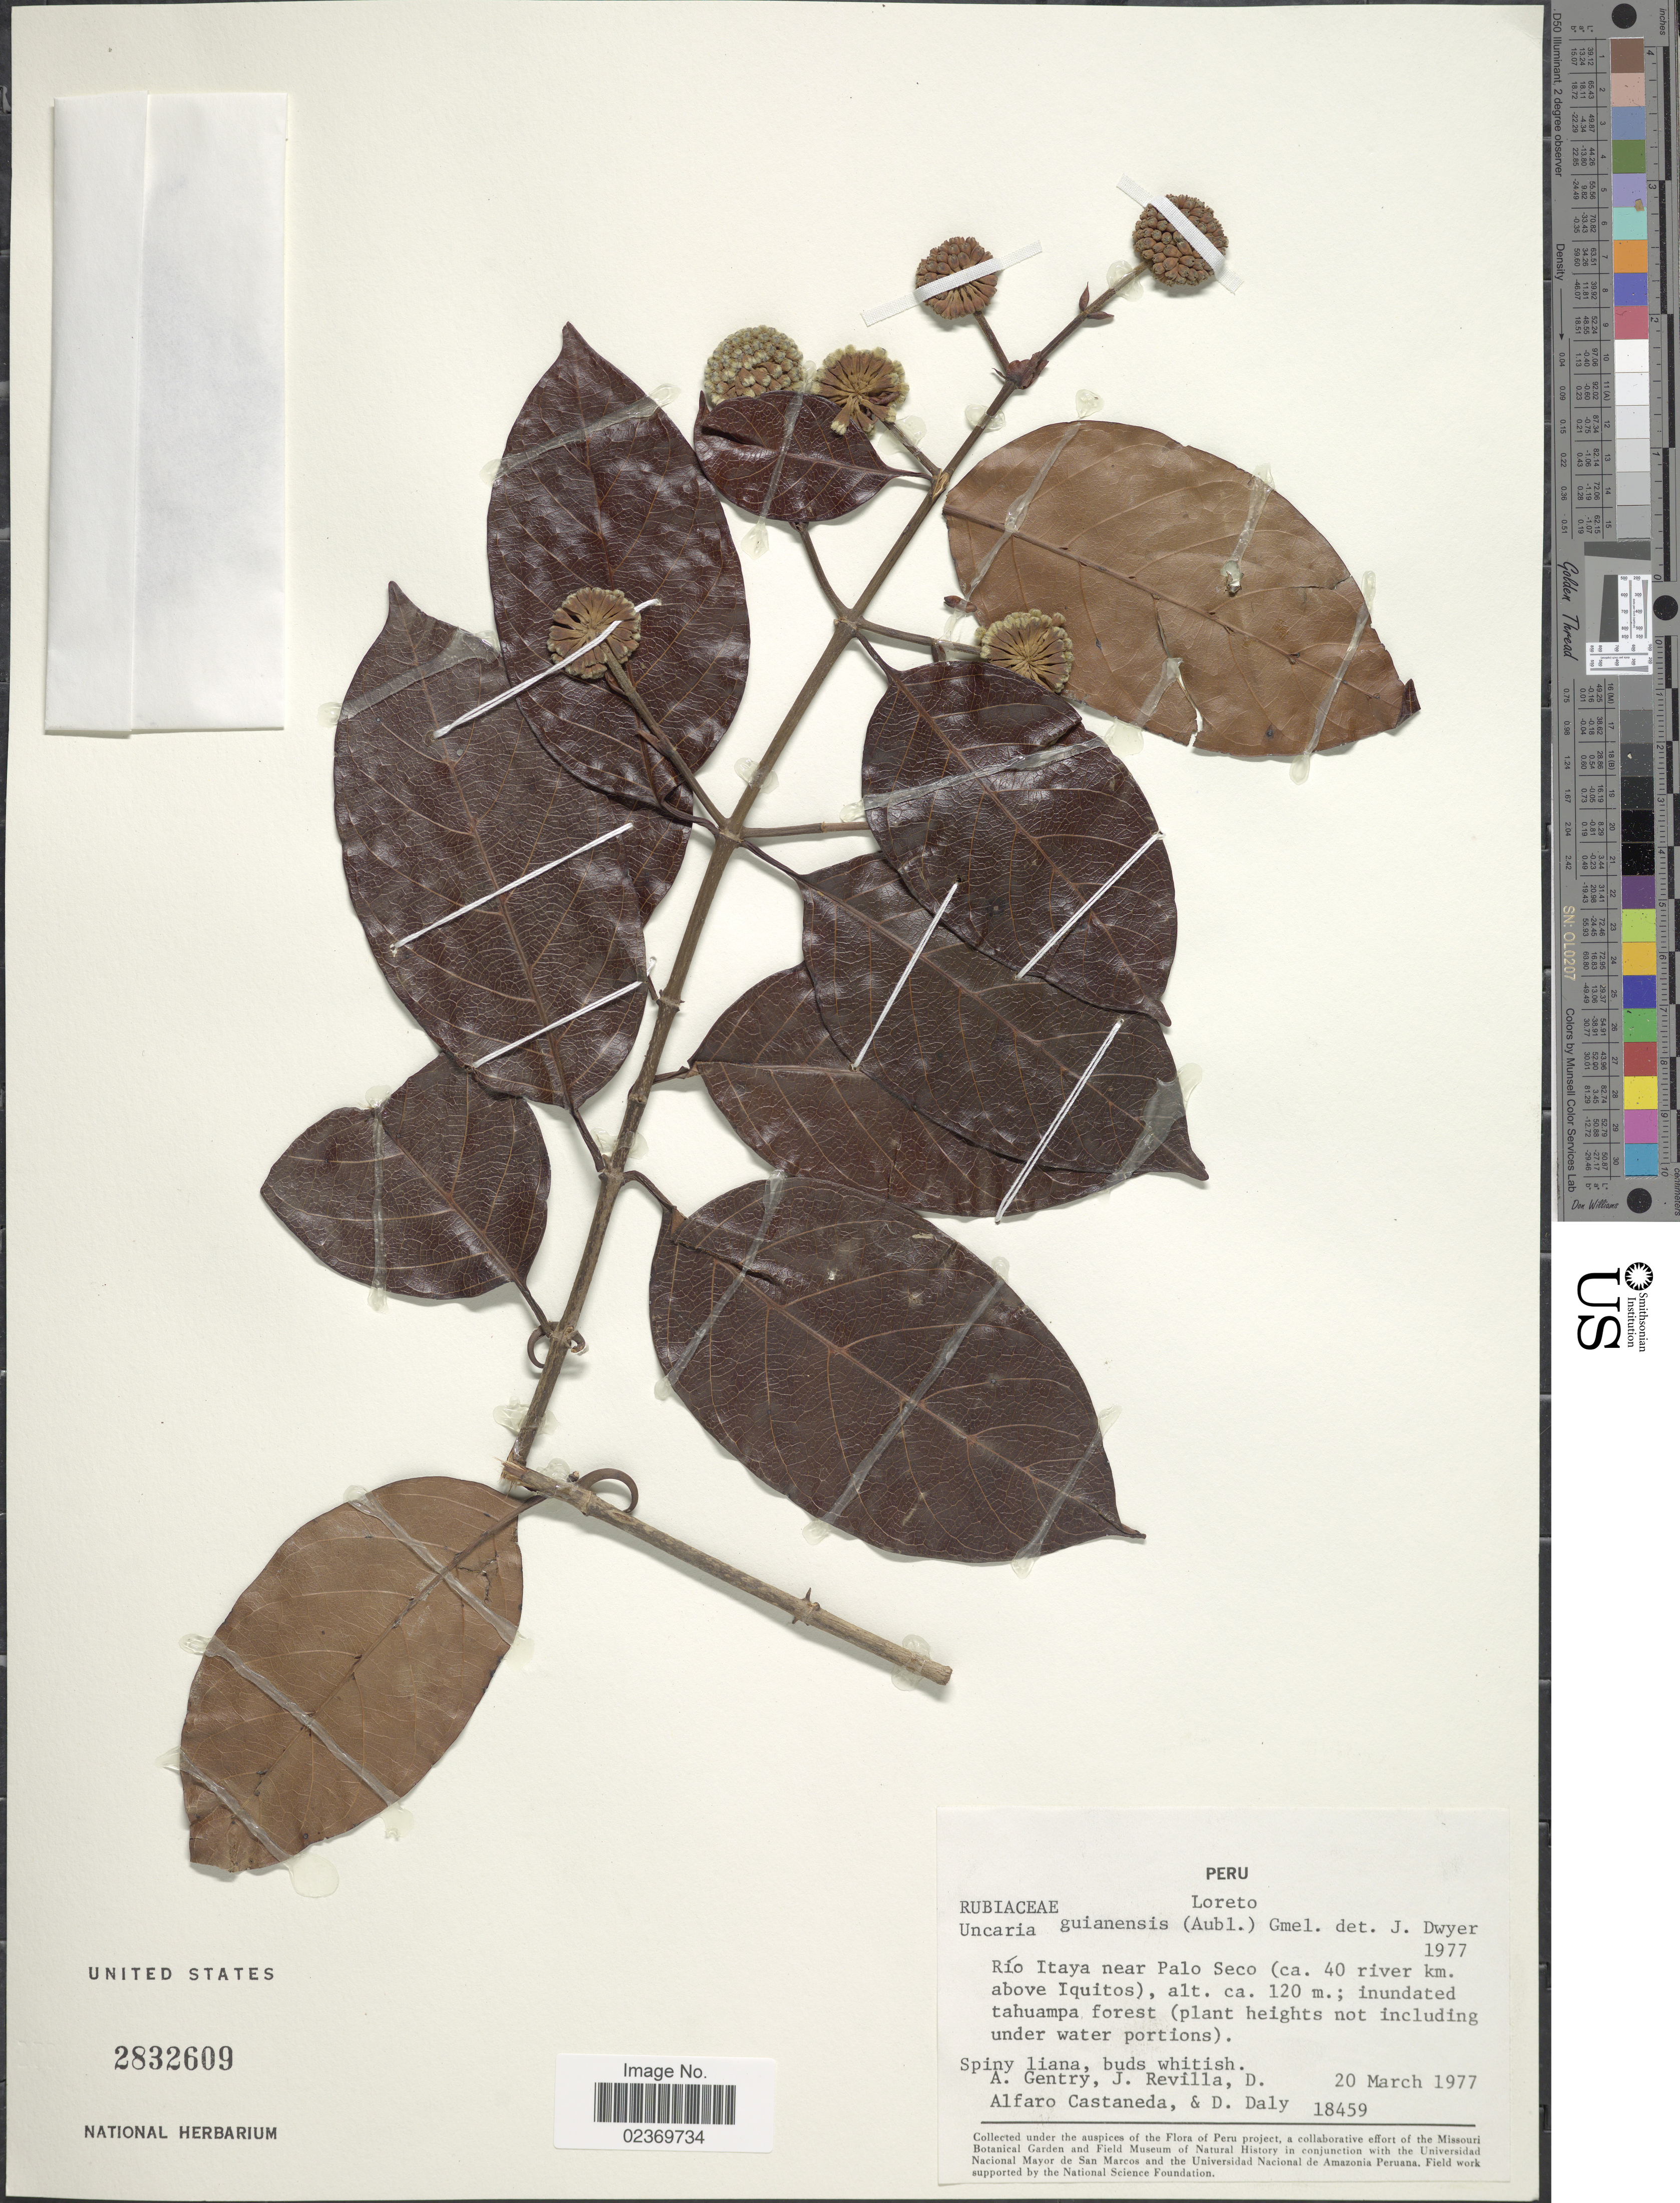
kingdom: Plantae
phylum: Tracheophyta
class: Magnoliopsida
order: Gentianales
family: Rubiaceae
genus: Uncaria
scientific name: Uncaria guianensis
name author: (Aubl.) J.F. Gmel.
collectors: A. H. Gentry, J. Revilla, D. Alfaro Castaneda & D. C. Daly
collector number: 18459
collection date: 1977-03-20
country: Peru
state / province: Loreto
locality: Rio Itaya near Palo Seco (ca. 40 river km. above Iquitos)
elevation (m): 120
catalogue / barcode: US 2832609